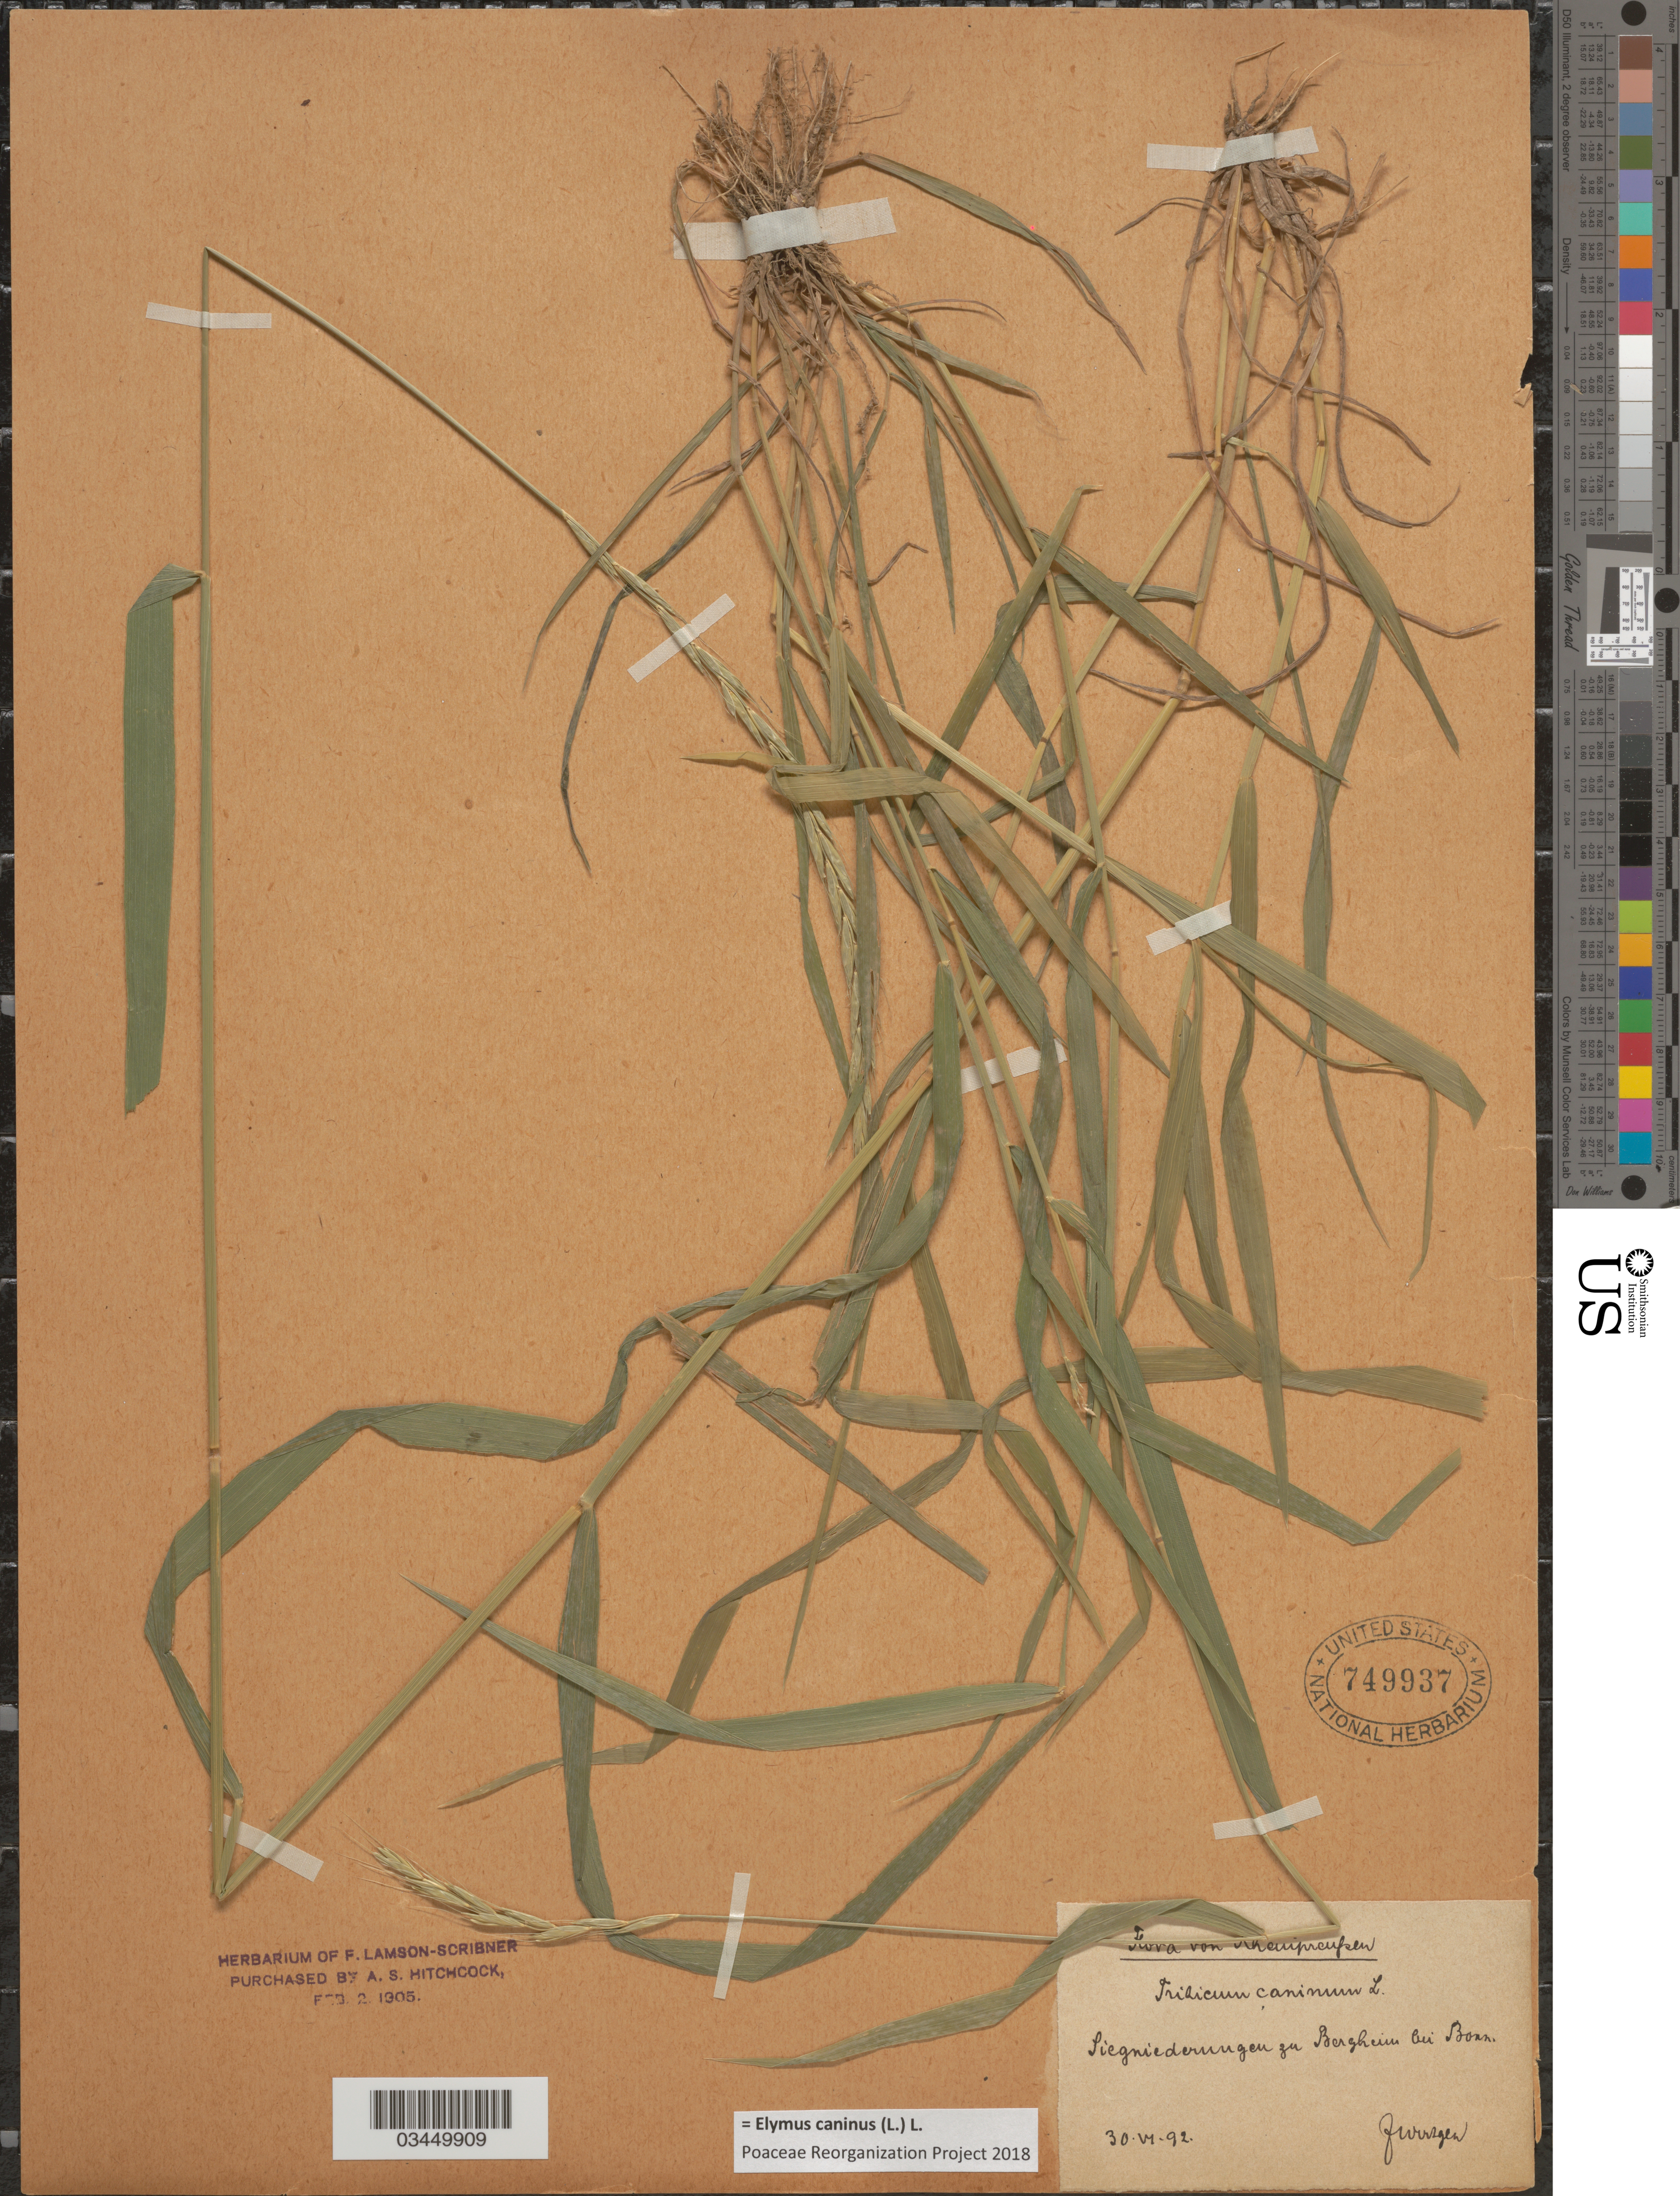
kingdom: Plantae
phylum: Tracheophyta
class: Liliopsida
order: Poales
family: Poaceae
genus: Elymus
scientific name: Elymus caninus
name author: (L.) L.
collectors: F. Wirtgen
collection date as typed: Transcribed d/m/y: 30/6/92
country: Germany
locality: [illegible text]ssen. Siegniederungen zu Bergheim bei Bonn.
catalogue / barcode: US 749937